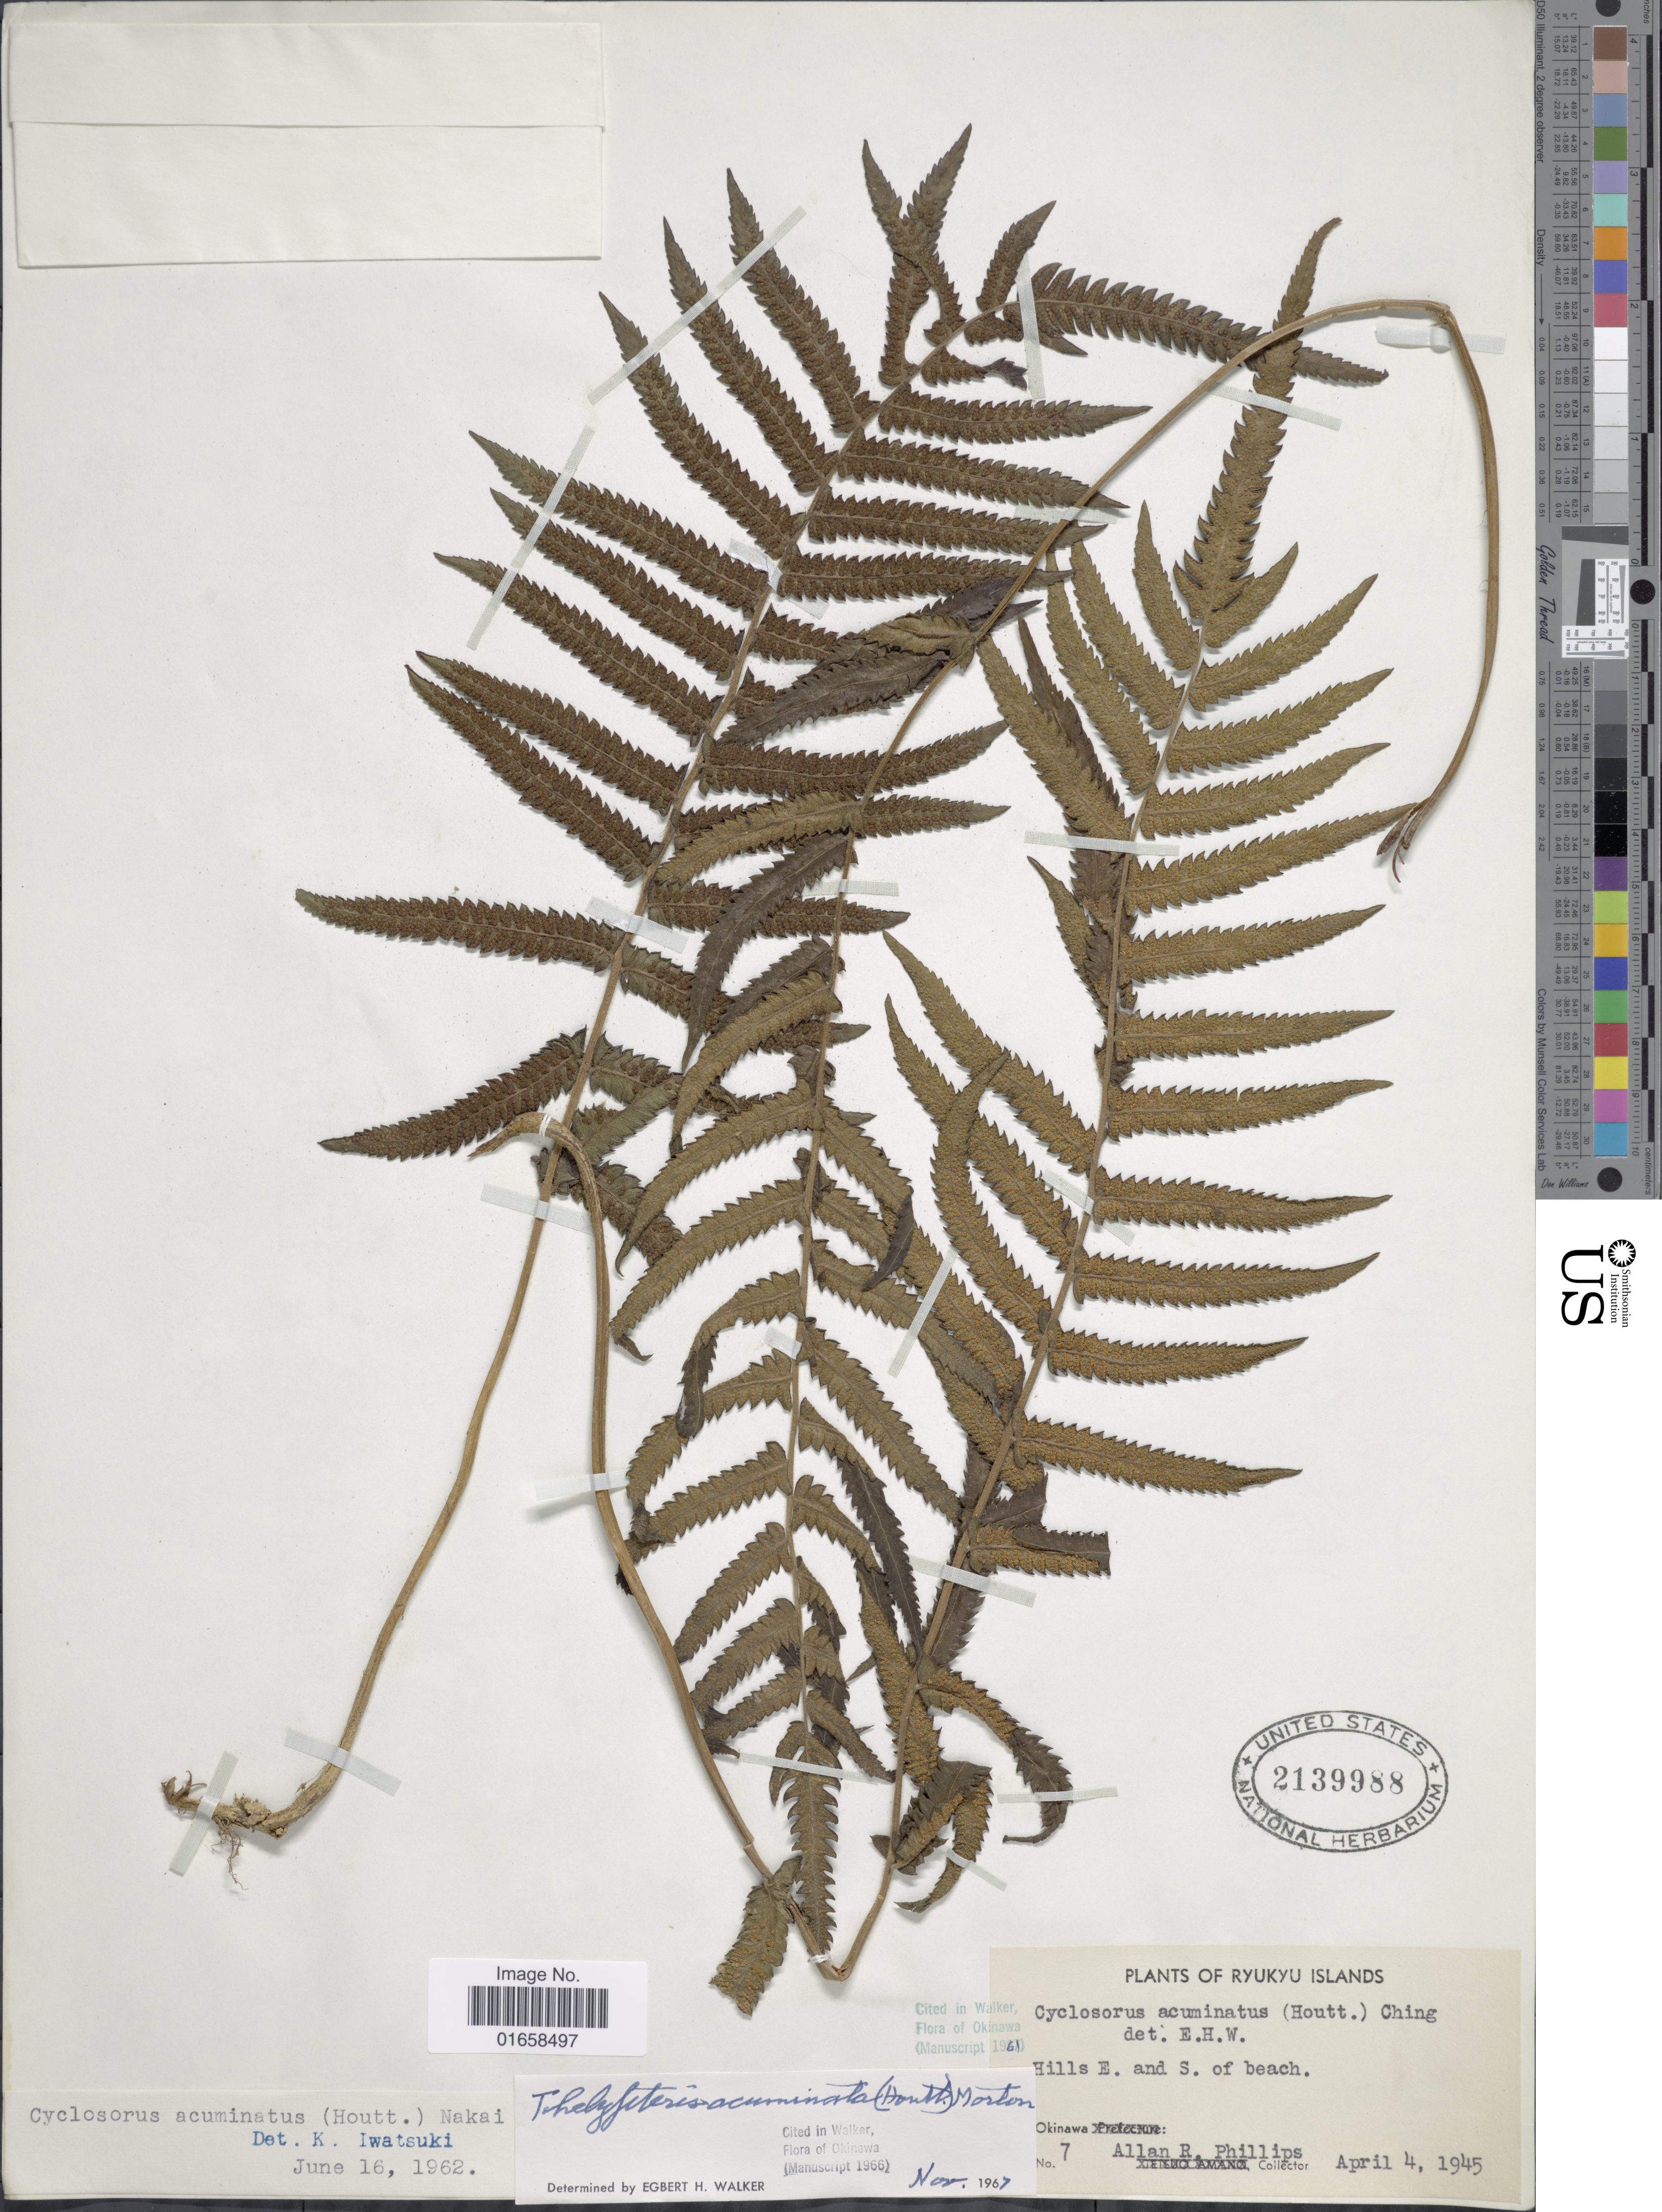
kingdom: Plantae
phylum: Tracheophyta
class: Polypodiopsida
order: Polypodiales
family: Thelypteridaceae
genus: Christella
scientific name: Christella acuminata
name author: (Houtt.) H. Lév.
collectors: A. R. Phillips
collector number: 7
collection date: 1945-04-04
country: Japan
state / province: Okinawa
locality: Ryukyu islands. Okinawa. Hills E. and S. of beach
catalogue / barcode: US 2139988